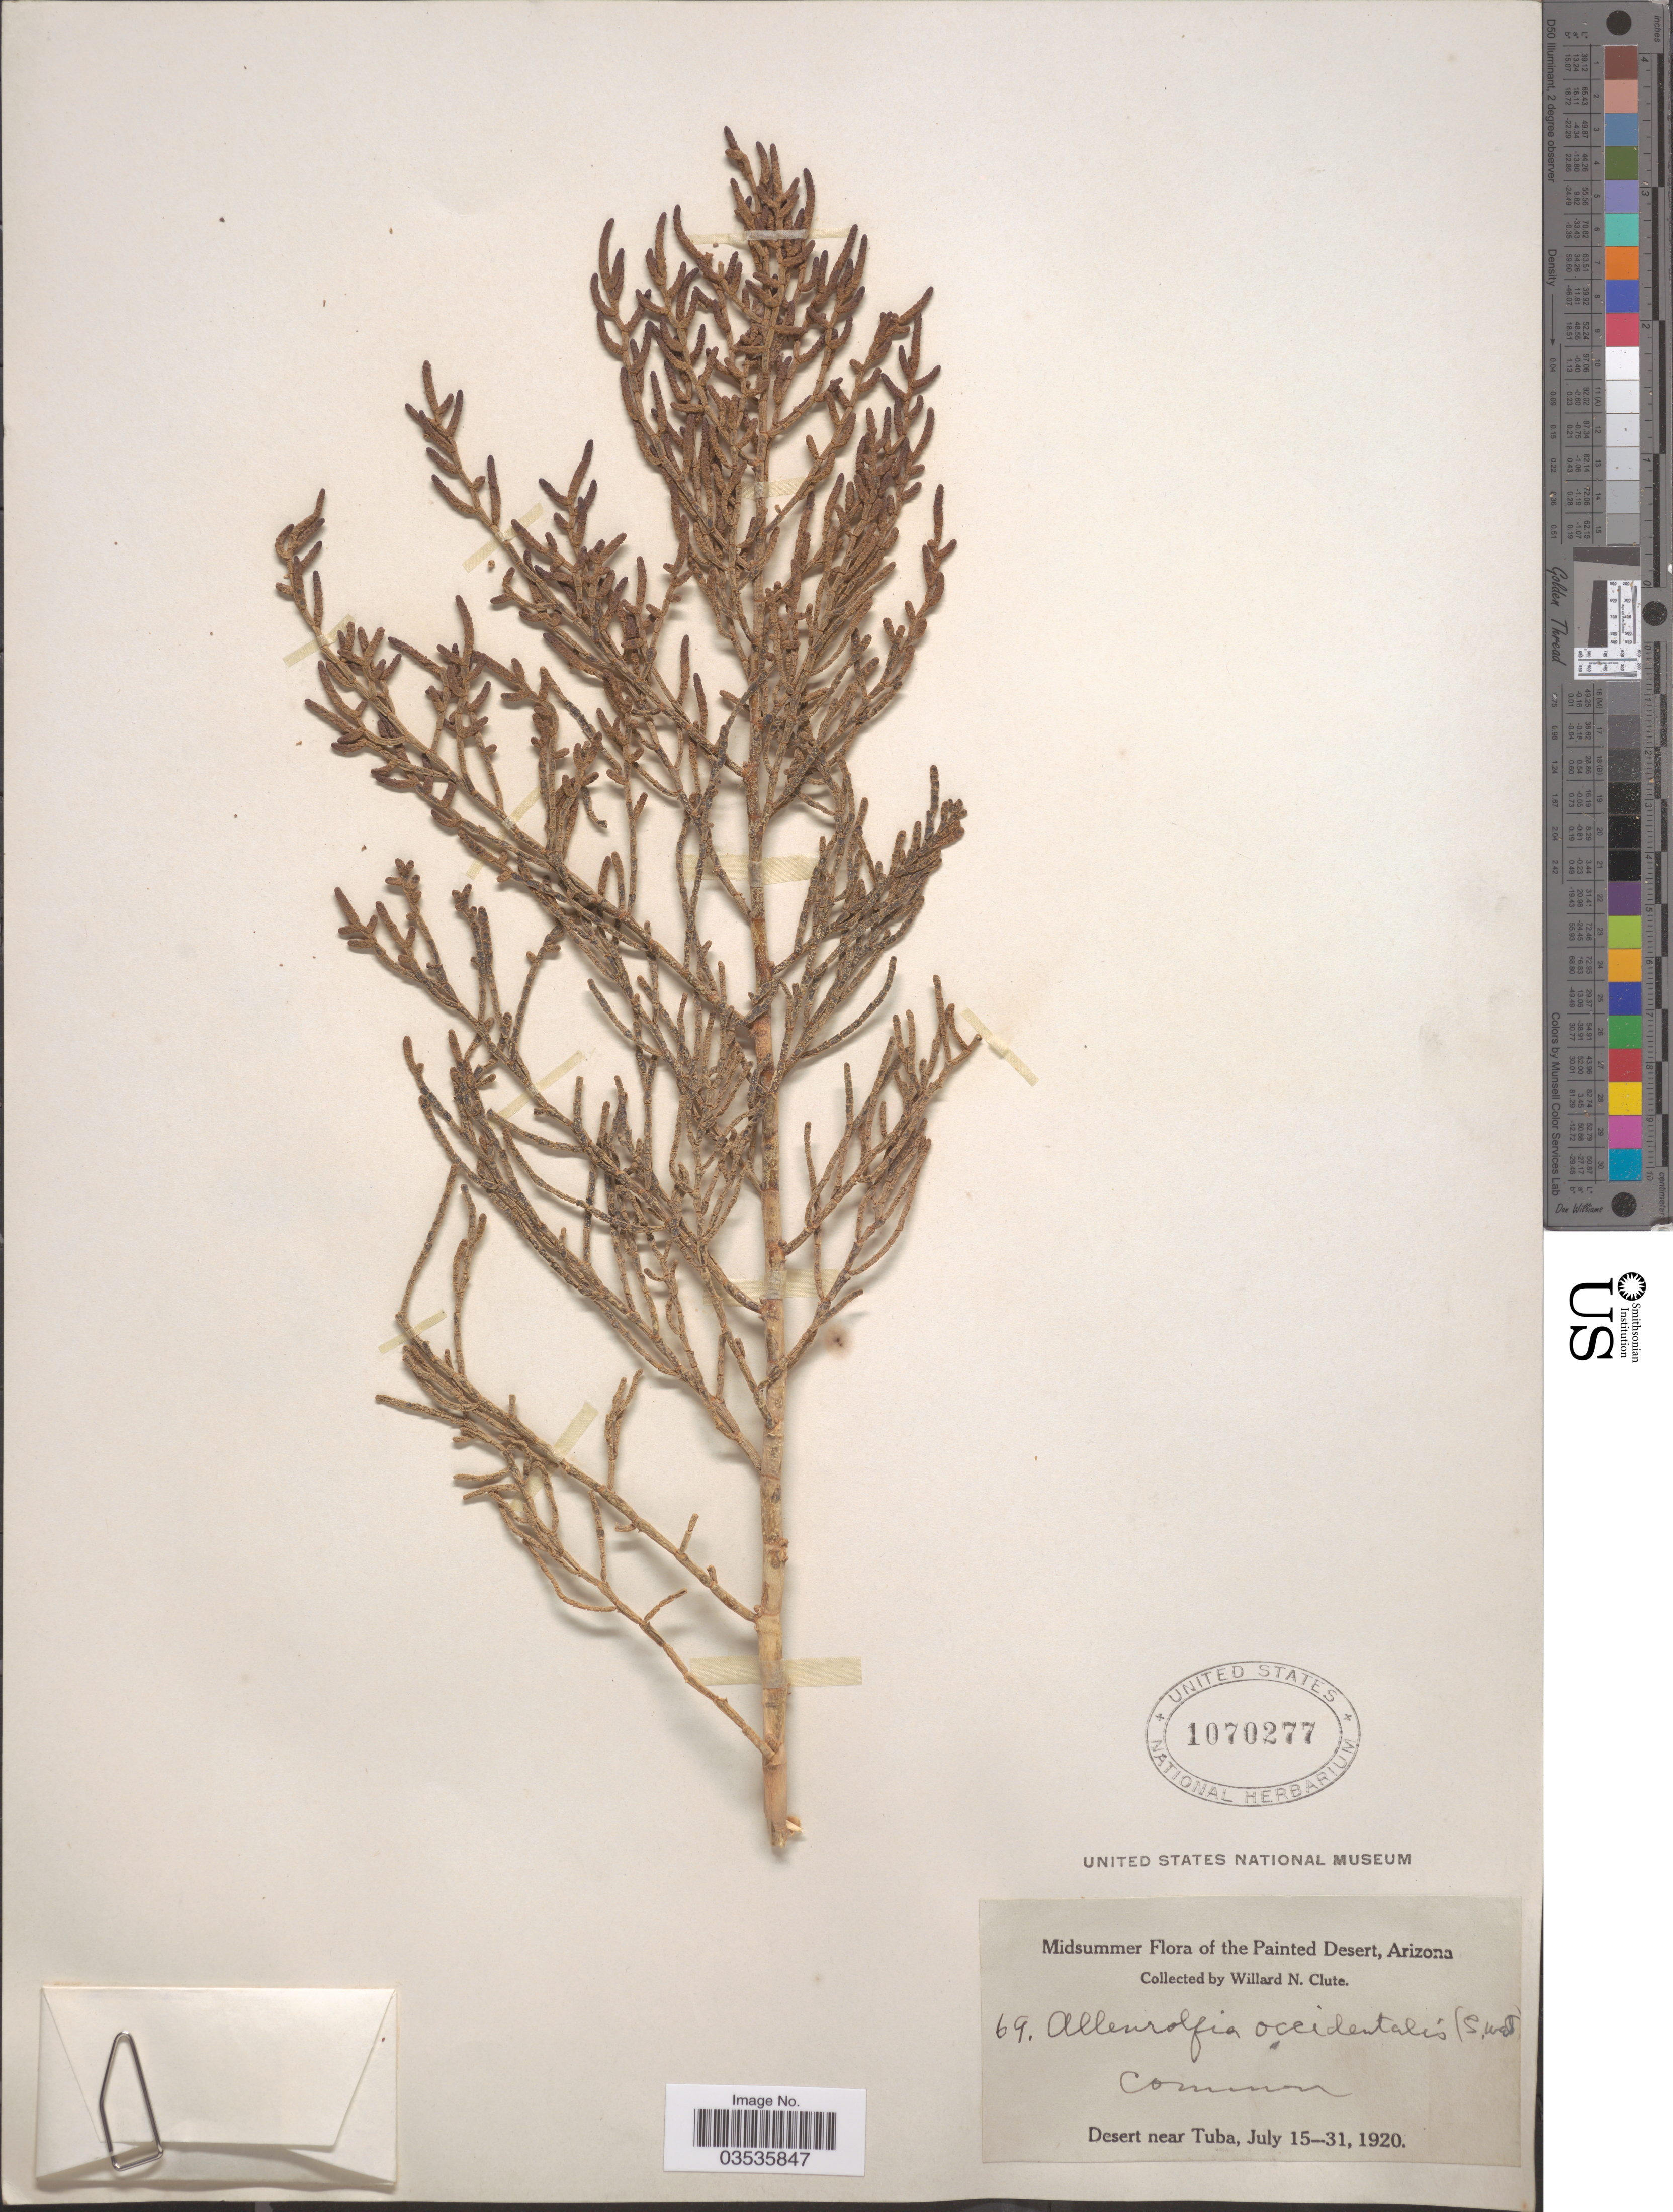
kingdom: Plantae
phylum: Tracheophyta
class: Magnoliopsida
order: Caryophyllales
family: Amaranthaceae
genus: Allenrolfea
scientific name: Allenrolfea occidentalis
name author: (S. Watson) Kuntze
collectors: W. N. Clute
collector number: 69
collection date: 1920-07-15/1920-07-31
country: United States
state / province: Arizona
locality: Painted Desert. Desert near Tuba.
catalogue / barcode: US 1070277